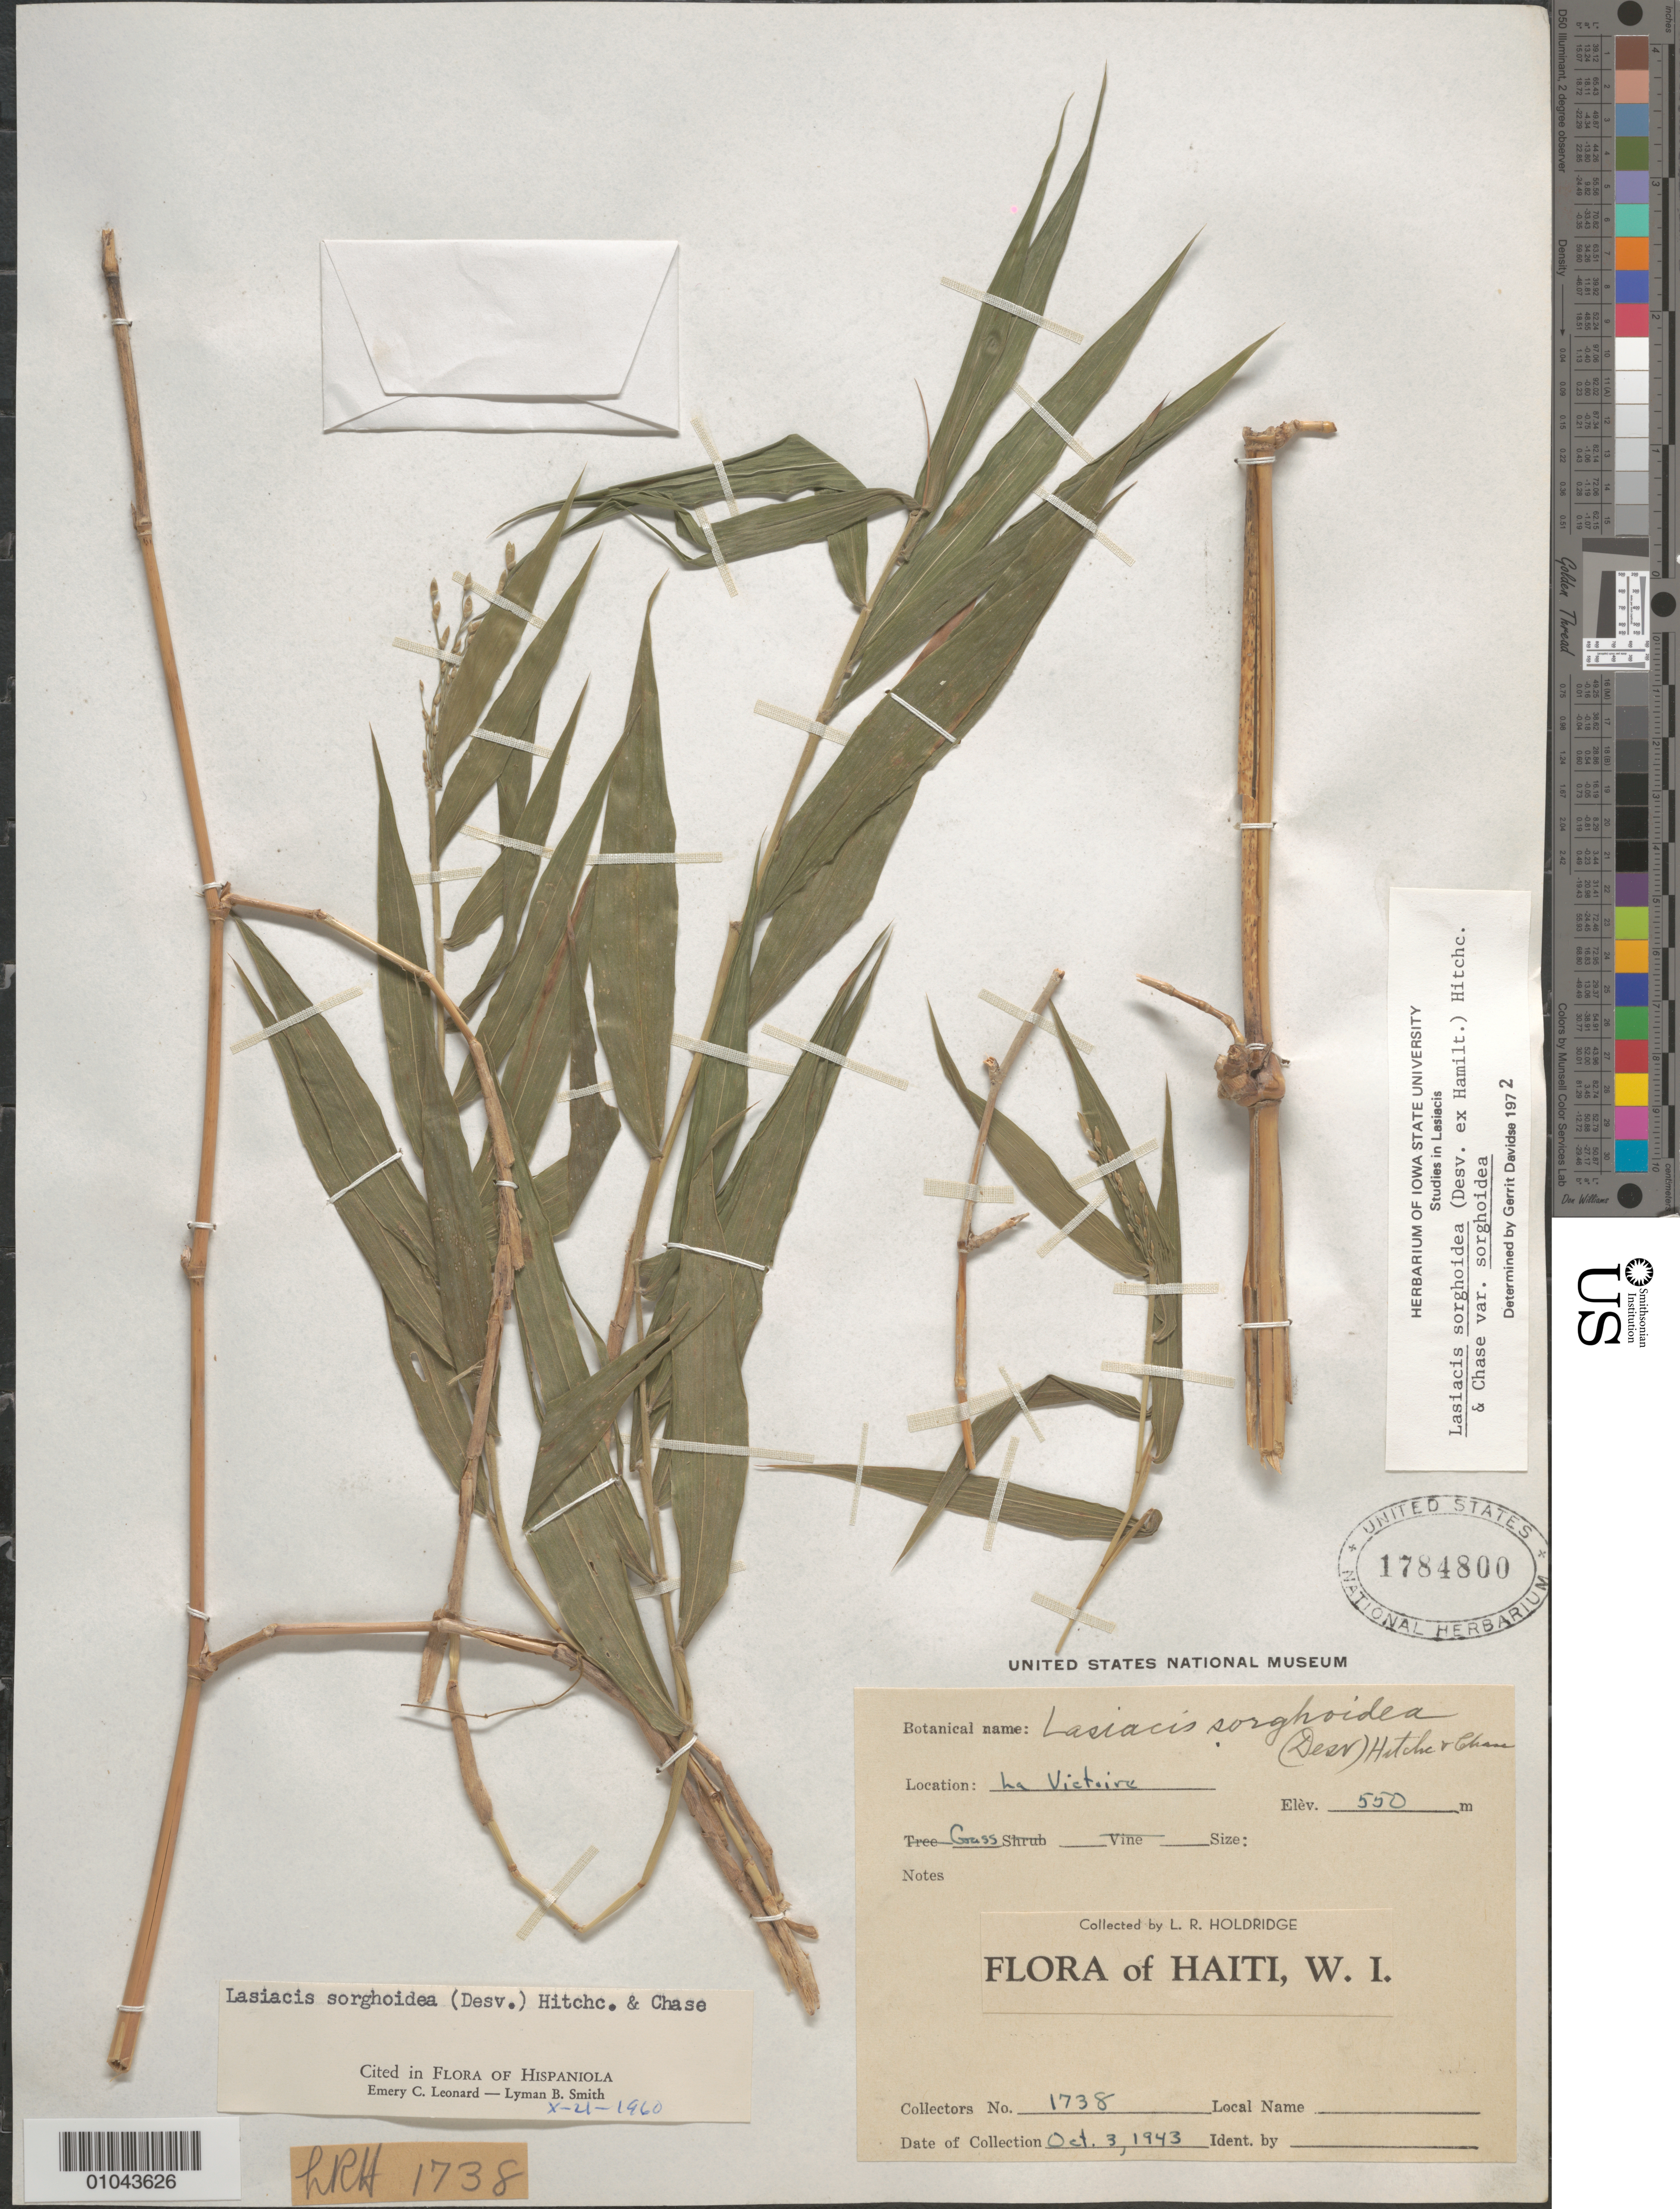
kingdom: Plantae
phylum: Tracheophyta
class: Liliopsida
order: Poales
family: Poaceae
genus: Lasiacis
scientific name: Lasiacis sorghoidea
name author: (Desv. ex Ham.) Hitchc. & Chase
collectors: L. Holdridge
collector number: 1738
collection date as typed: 03 Oct 1943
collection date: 1943-10-03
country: Haiti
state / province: Nord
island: Hispaniola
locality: La Victoire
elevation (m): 550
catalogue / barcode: US 1784800